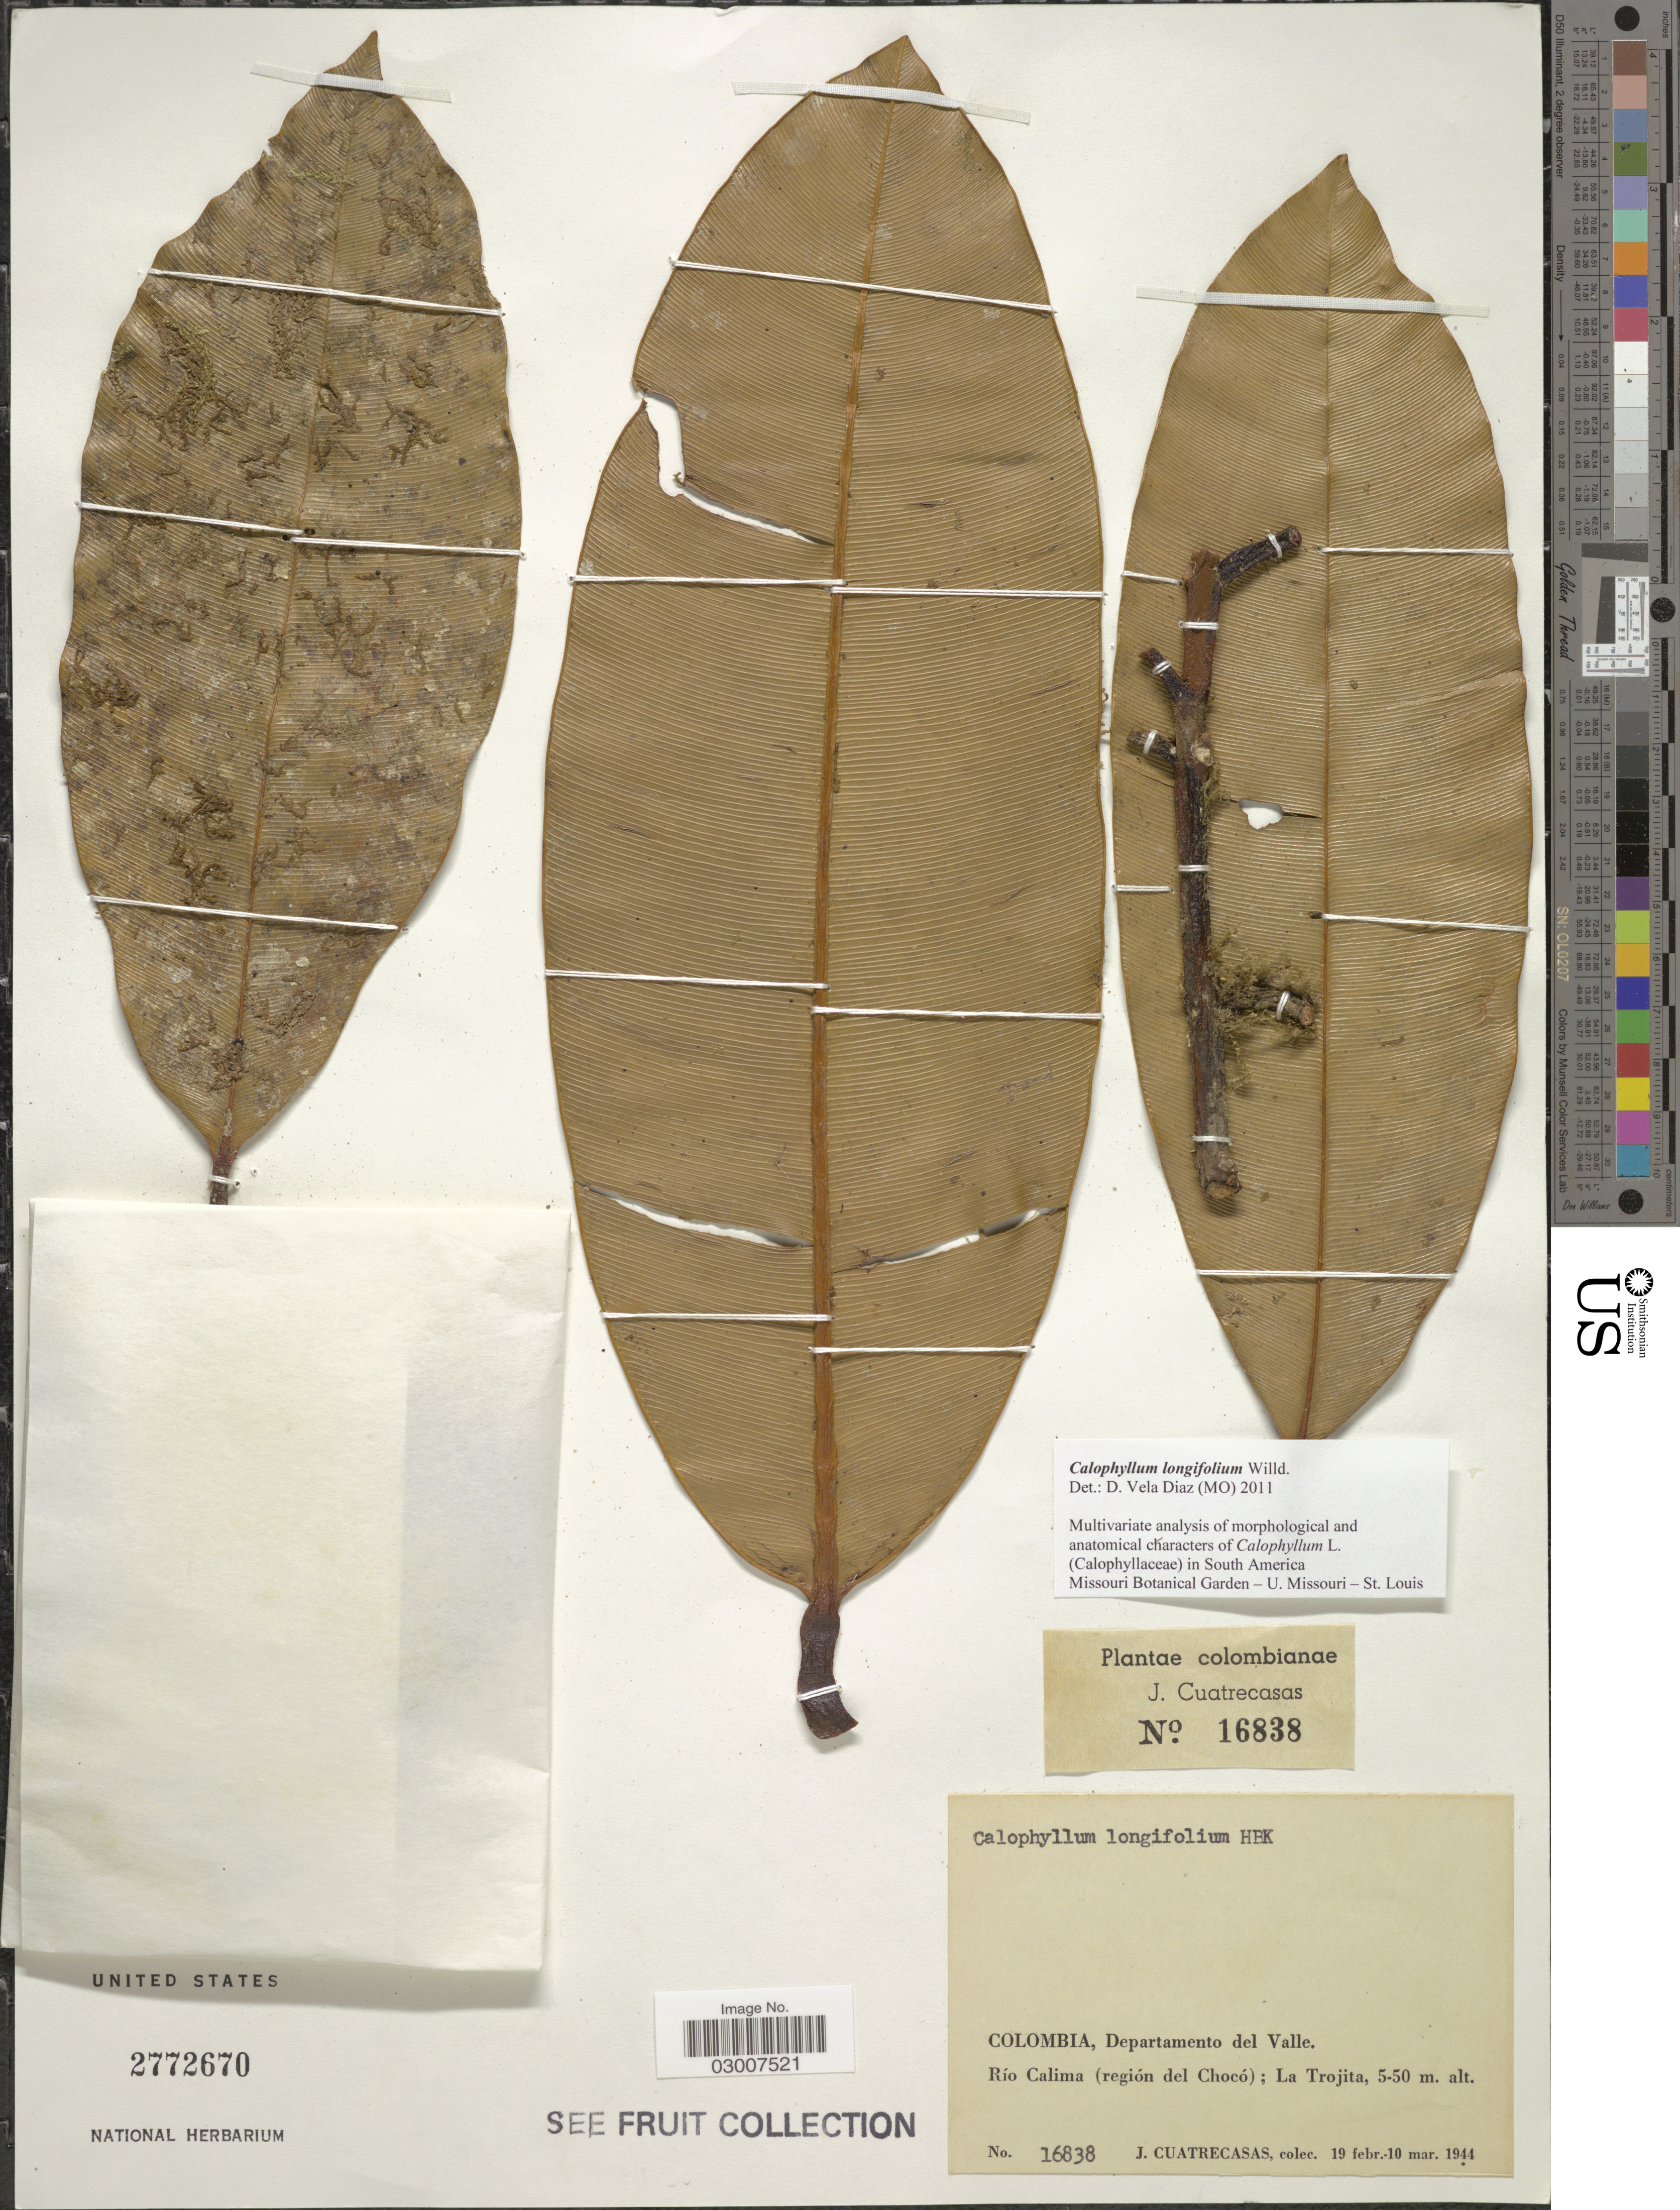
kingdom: Plantae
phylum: Tracheophyta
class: Magnoliopsida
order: Malpighiales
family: Calophyllaceae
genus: Calophyllum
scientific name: Calophyllum longifolium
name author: Willd.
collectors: J. Cuatrecasas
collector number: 16838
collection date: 1944-02-19/1944-03-10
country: Colombia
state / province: Valle del Cauca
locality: Departamento del Valle. Río Calima (région del Chocó); La Trojita.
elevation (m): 5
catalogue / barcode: US 2772670